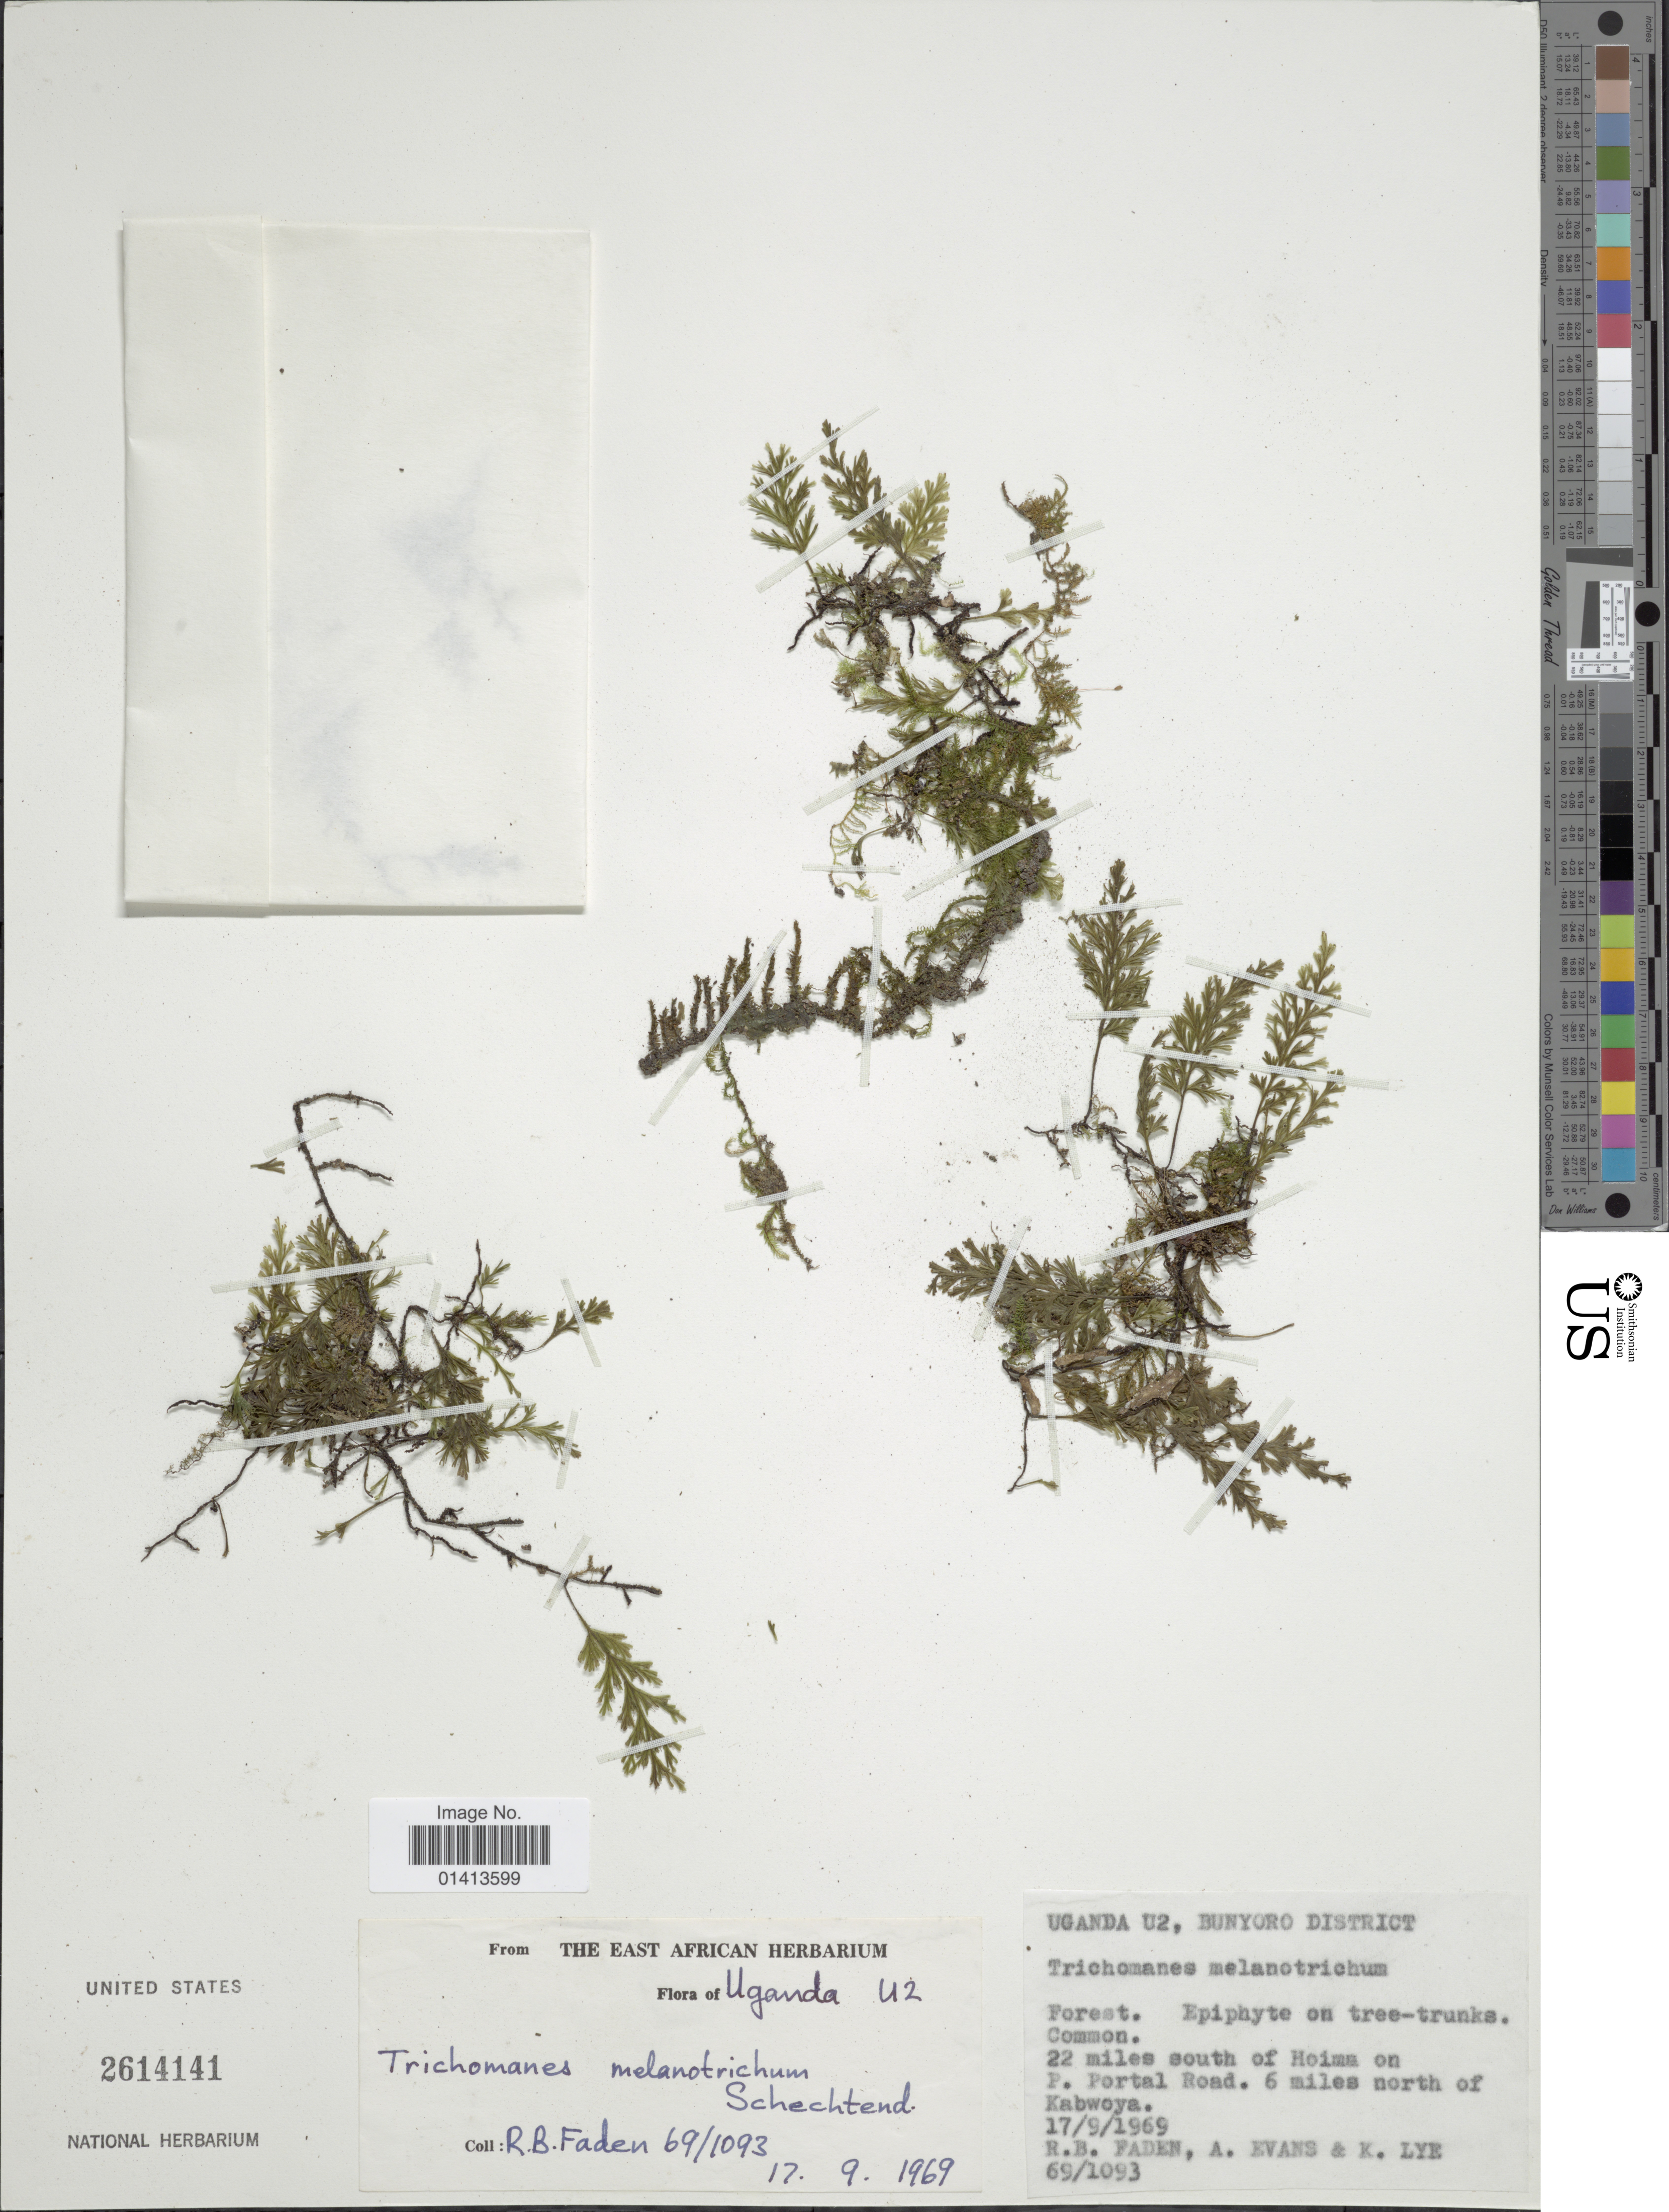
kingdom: Plantae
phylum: Tracheophyta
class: Polypodiopsida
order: Hymenophyllales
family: Hymenophyllaceae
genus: Crepidomanes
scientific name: Crepidomanes melanotrichum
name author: (Schltdl.) J.P. Roux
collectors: R. B. Faden, A. Evans & K. A. Lye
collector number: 69/1093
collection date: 1969-09-17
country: Uganda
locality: Bunyoro District, 22 miles south of heima on P. Portal Road. 6 miles north of Kabwoya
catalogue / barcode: US 2614141